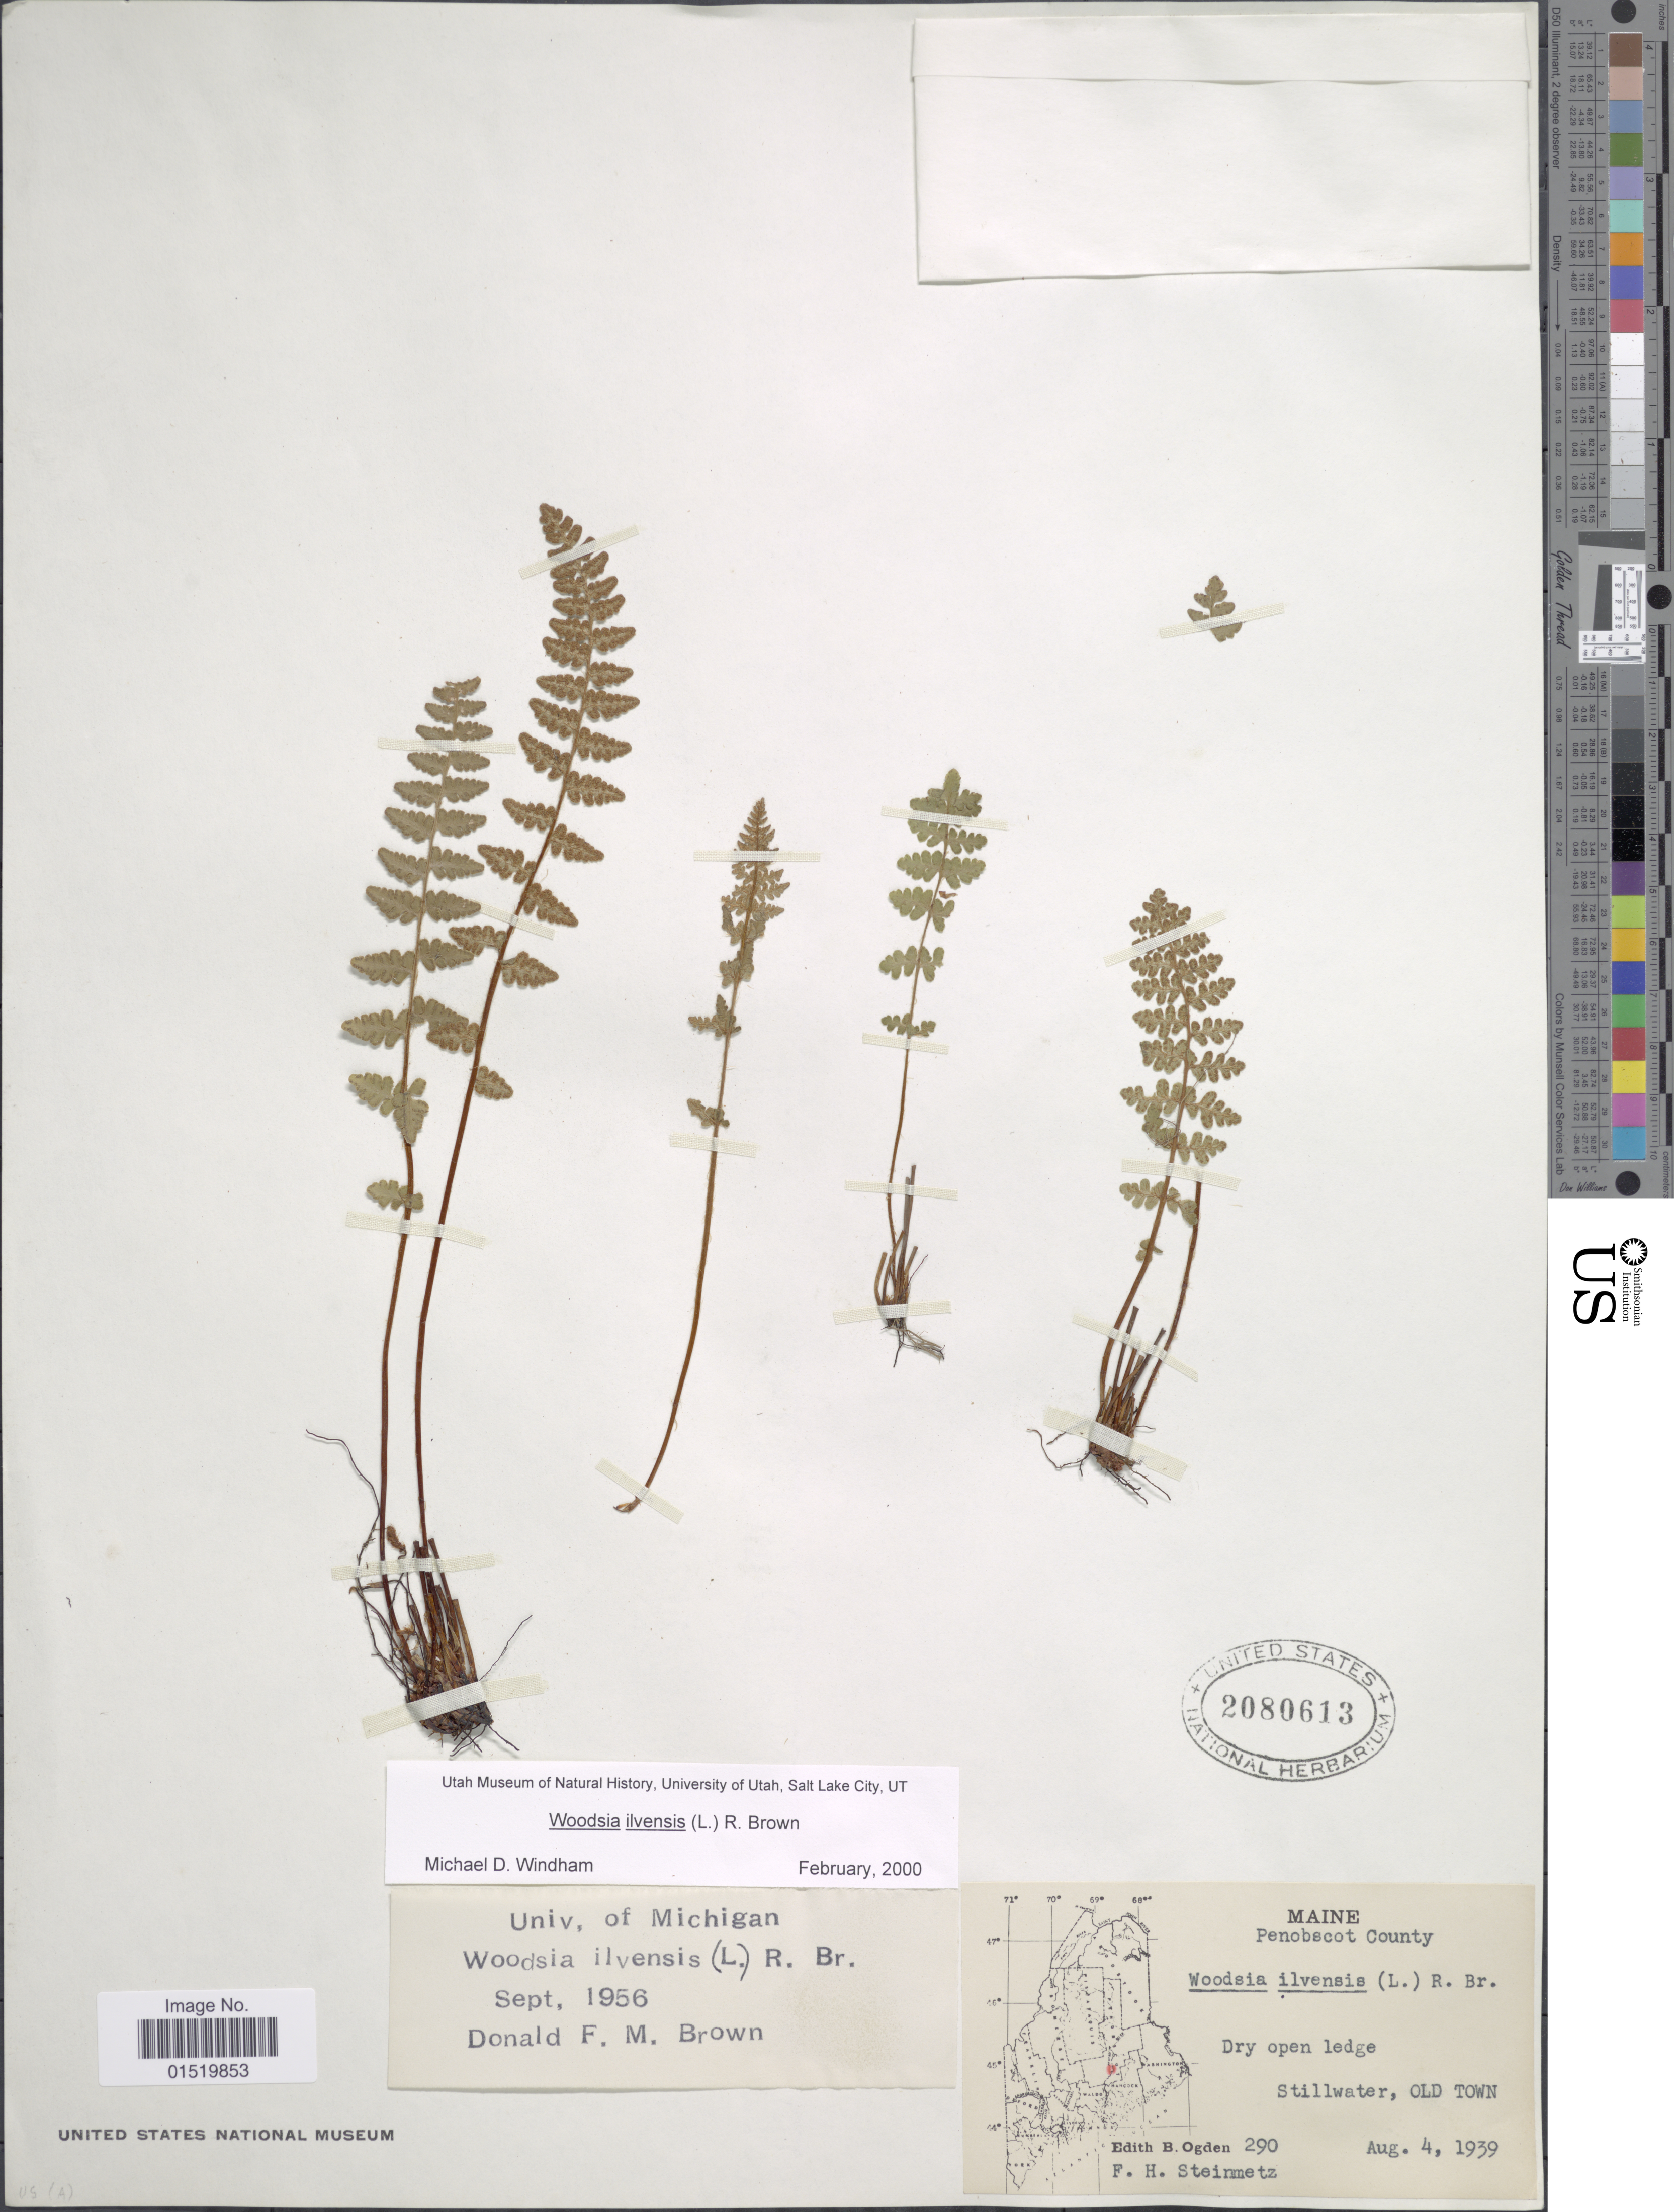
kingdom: Plantae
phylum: Tracheophyta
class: Polypodiopsida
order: Polypodiales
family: Woodsiaceae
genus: Woodsia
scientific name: Woodsia ilvensis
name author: (L.) R. Br.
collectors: E. Ogden & F. H. Steinmetz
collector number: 290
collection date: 1939-08-04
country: United States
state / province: Maine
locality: Penobscot County, Stillwater, Old Town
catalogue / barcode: US 2080613